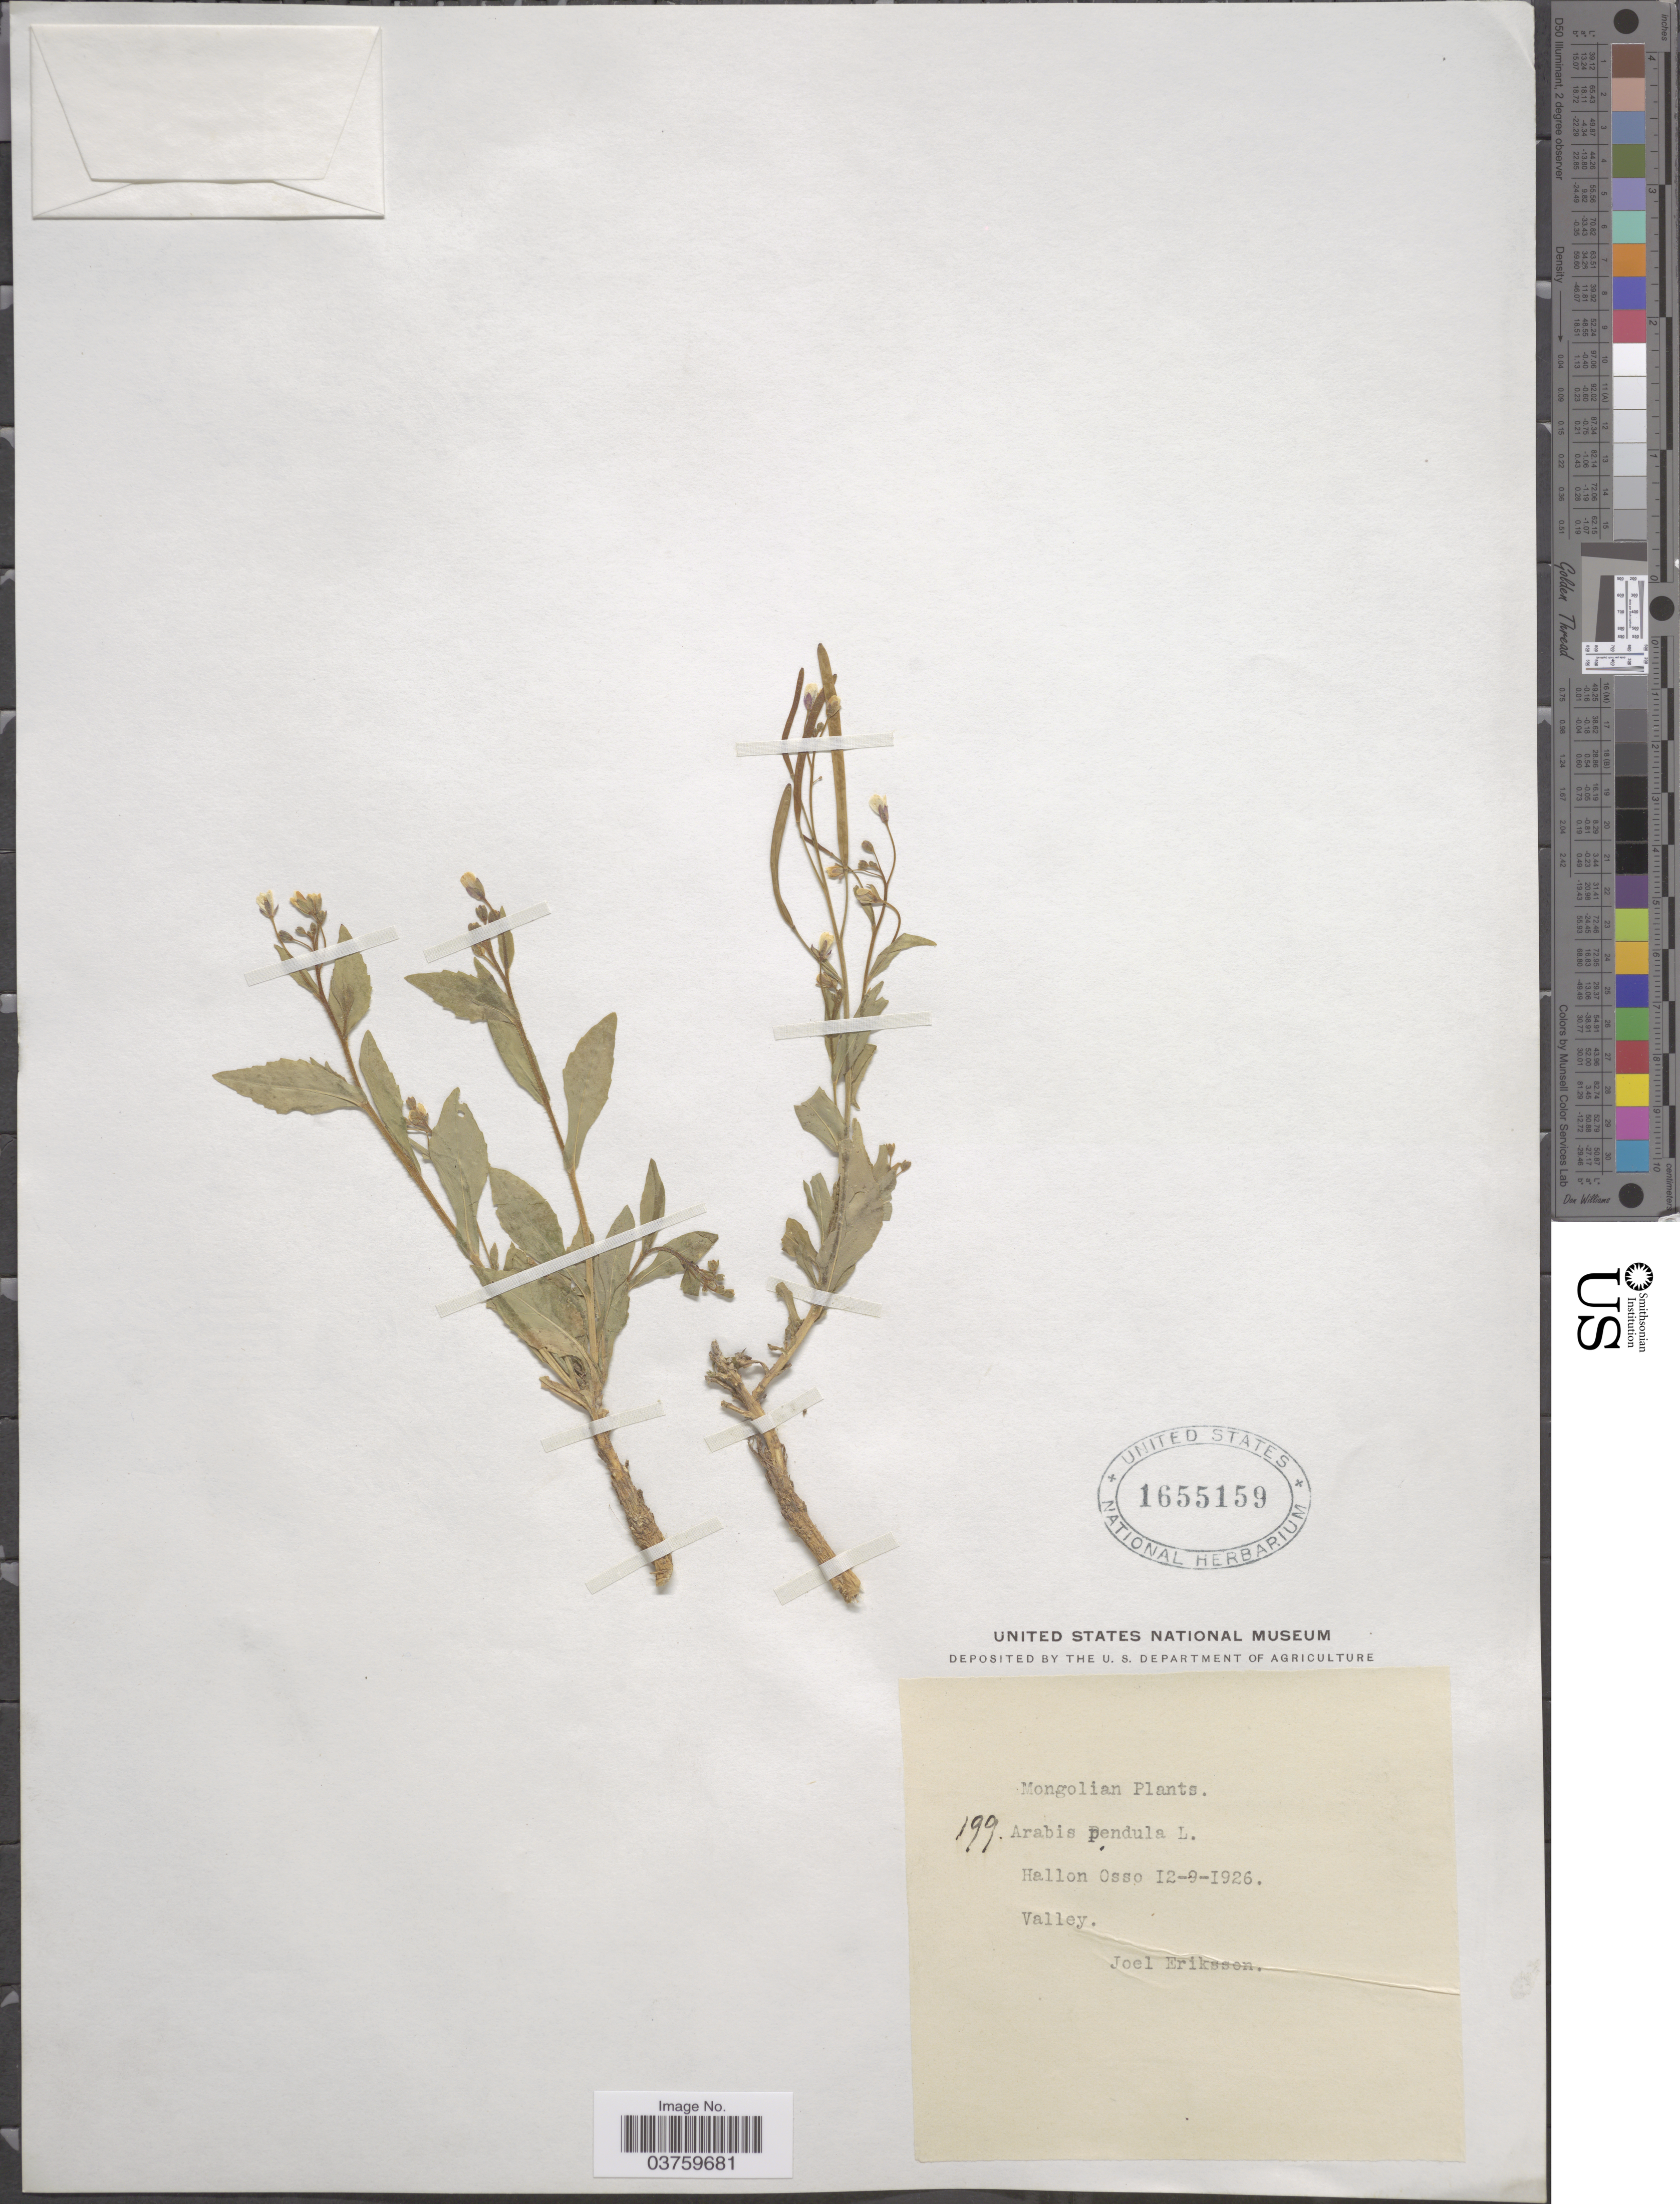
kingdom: Plantae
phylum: Tracheophyta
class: Magnoliopsida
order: Brassicales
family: Brassicaceae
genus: Arabis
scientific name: Arabis pendula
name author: L.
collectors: J. Eriksson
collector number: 199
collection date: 1926-09-12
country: Mongolia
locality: Hallon Osso. Valley.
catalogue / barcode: US 1655159